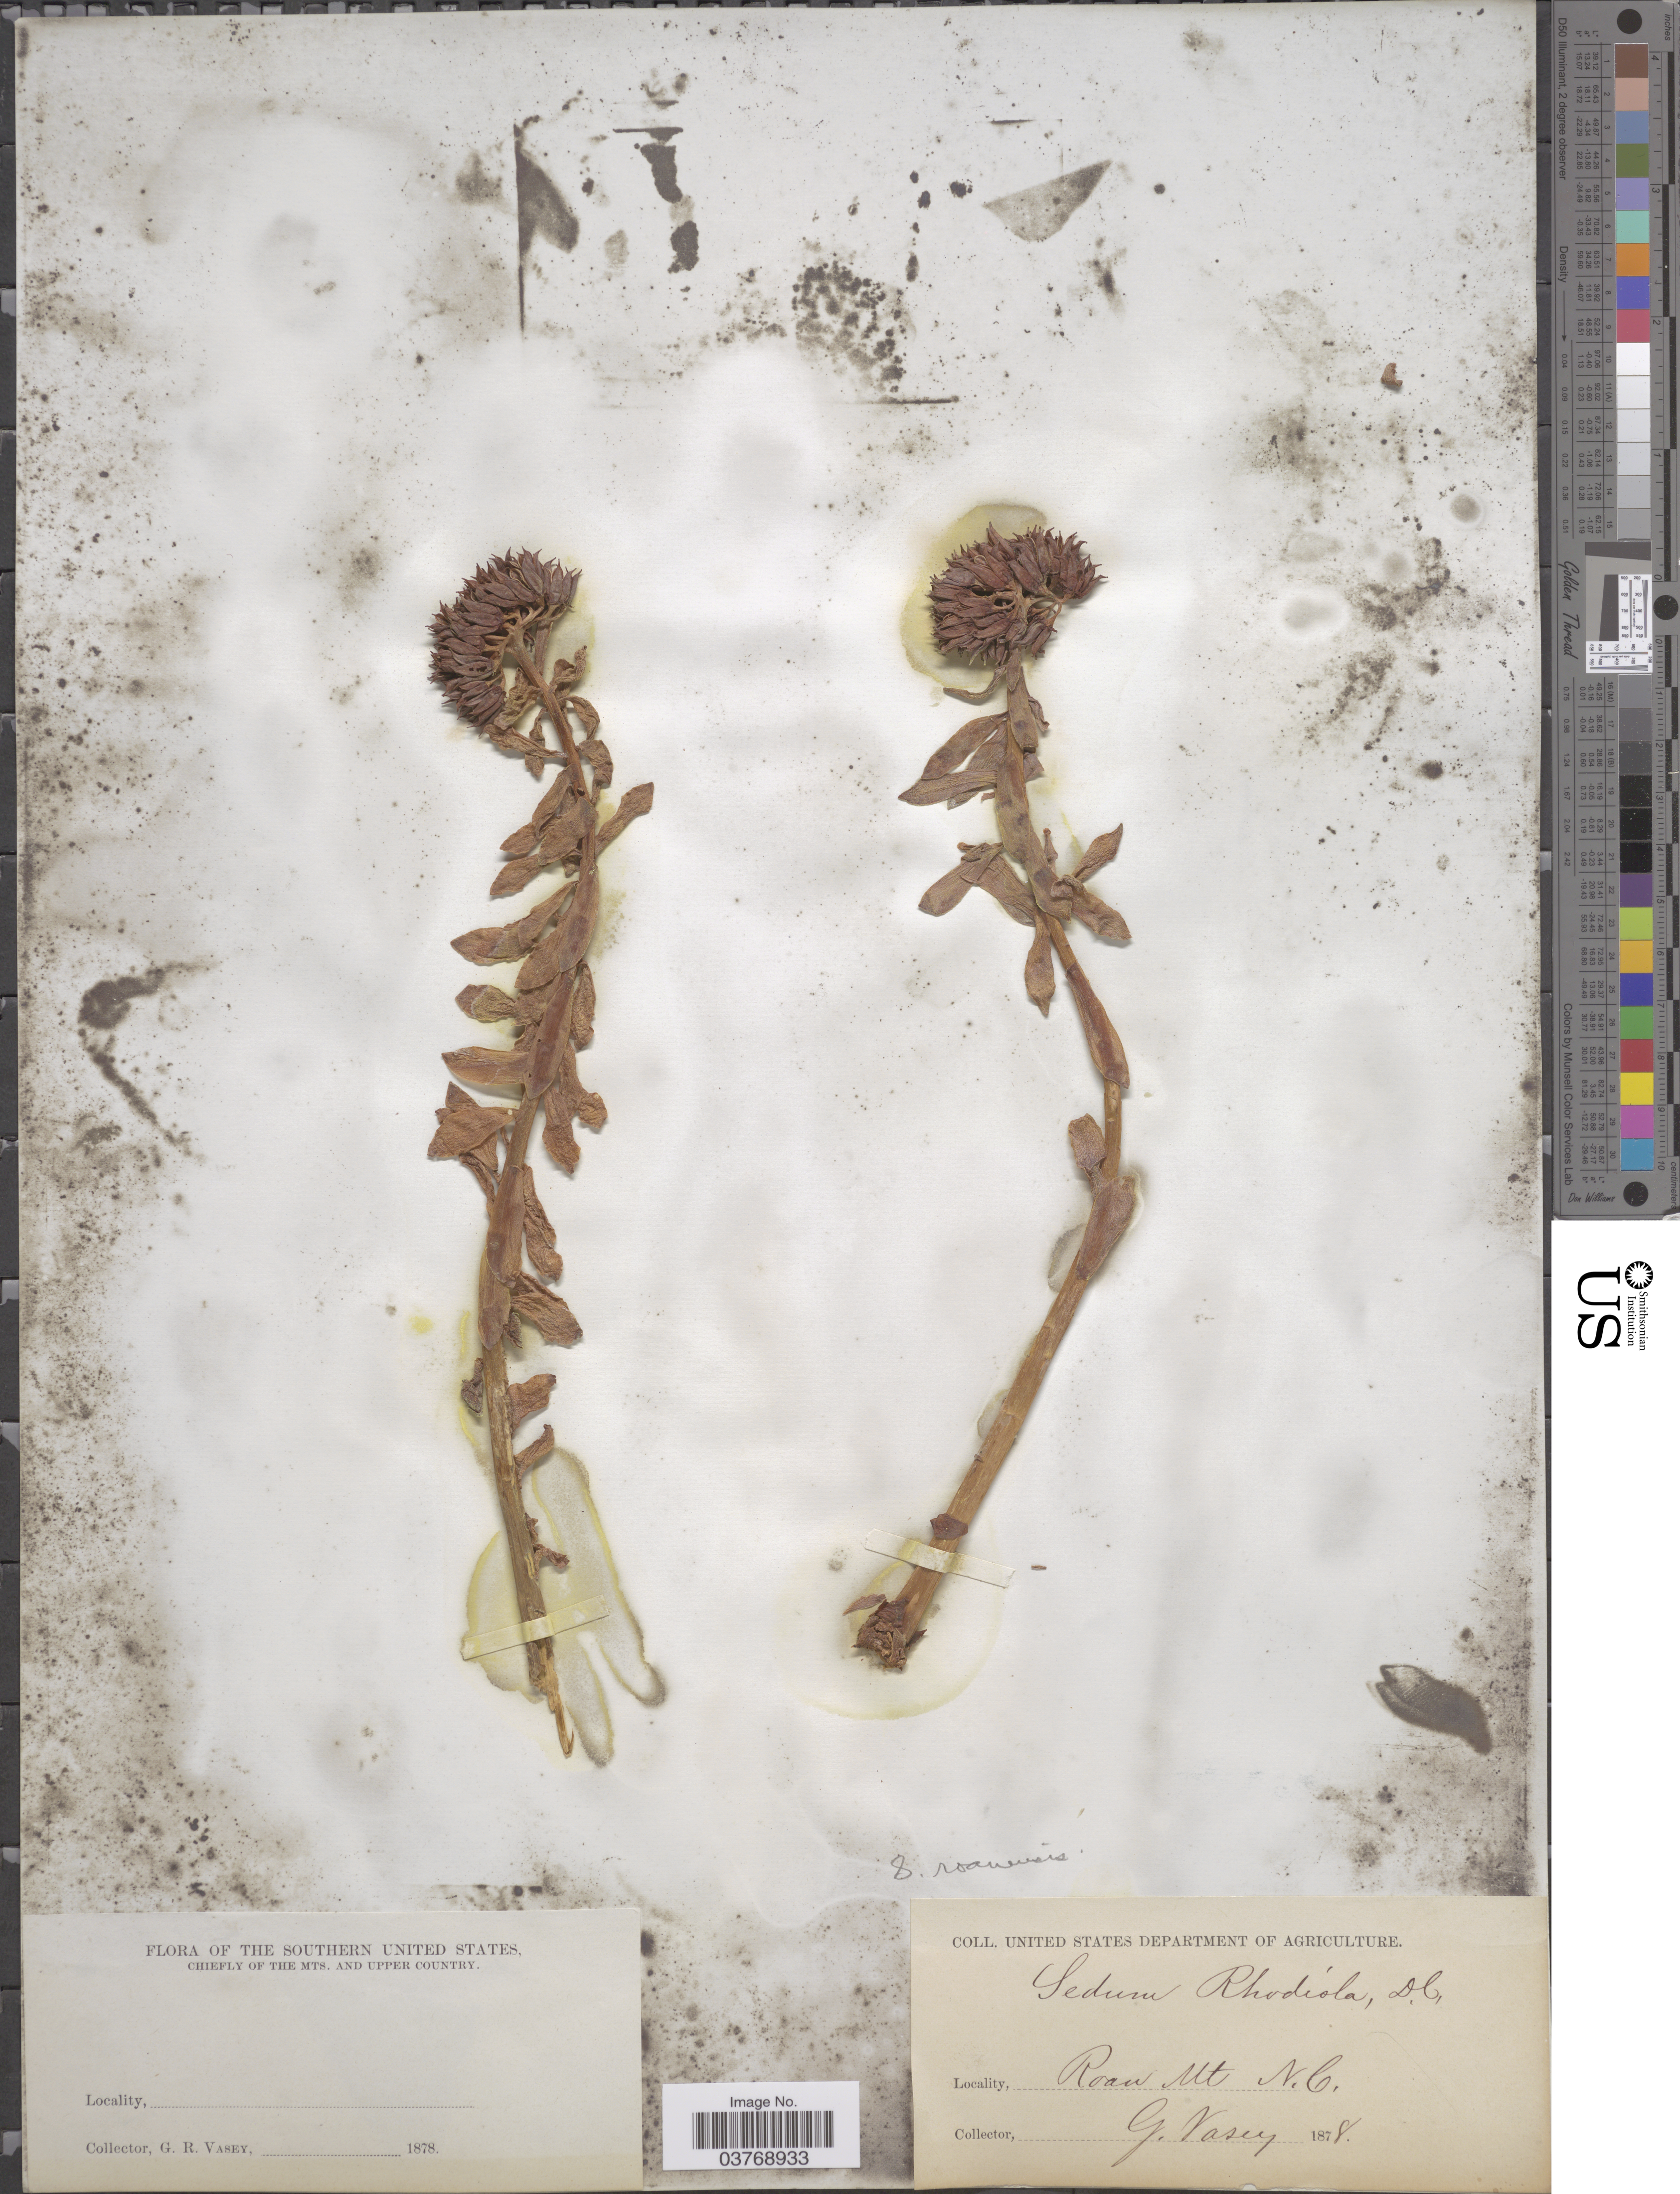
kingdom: Plantae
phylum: Tracheophyta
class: Magnoliopsida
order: Saxifragales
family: Crassulaceae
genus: Rhodiola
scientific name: Rhodiola rosea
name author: L.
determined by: Strong, Mark T., (BOT), Smithsonian Institution - National Museum of Natural History (UNITED STATES)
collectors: G. R. Vasey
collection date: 1878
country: United States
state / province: North Carolina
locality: The Southern United States. Roan Mt.